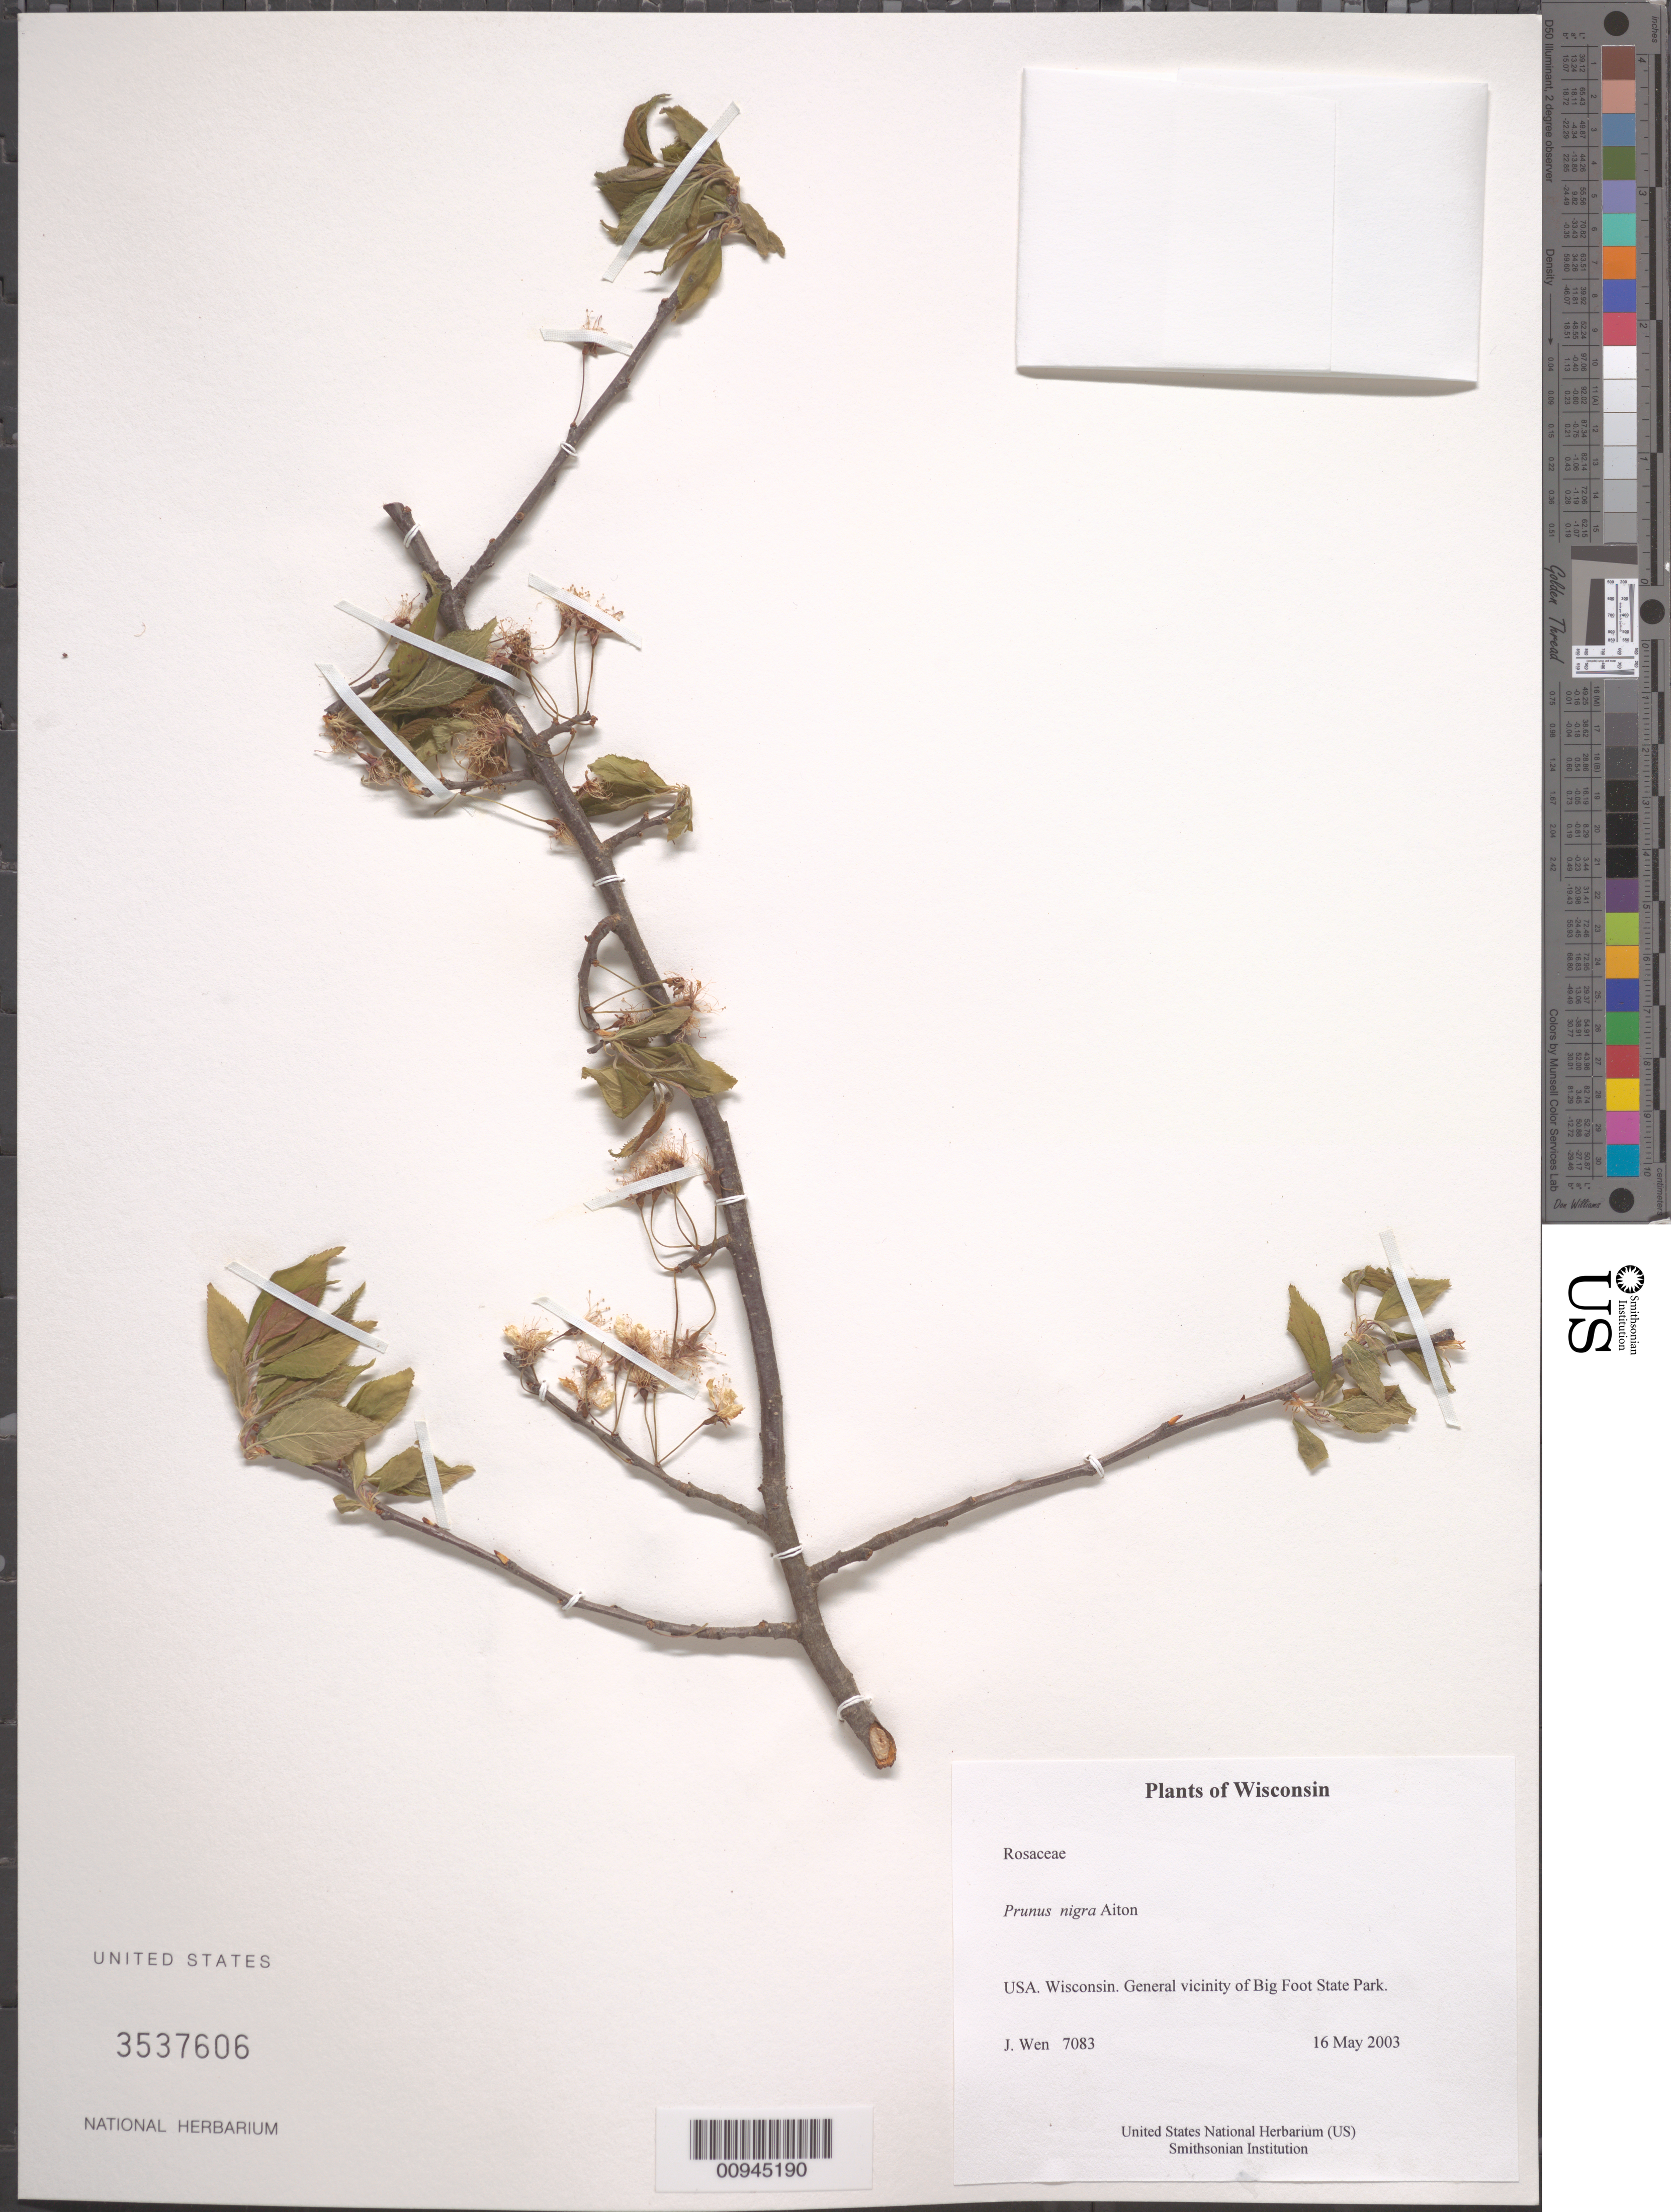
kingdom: Plantae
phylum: Tracheophyta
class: Magnoliopsida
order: Rosales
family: Rosaceae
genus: Prunus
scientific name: Prunus nigra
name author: Wight & Hedrick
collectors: J. Wen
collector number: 7083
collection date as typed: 16 May 2003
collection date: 2003-05-16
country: United States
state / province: Wisconsin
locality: General vicinity of Big Foot State Park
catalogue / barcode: US 3537606